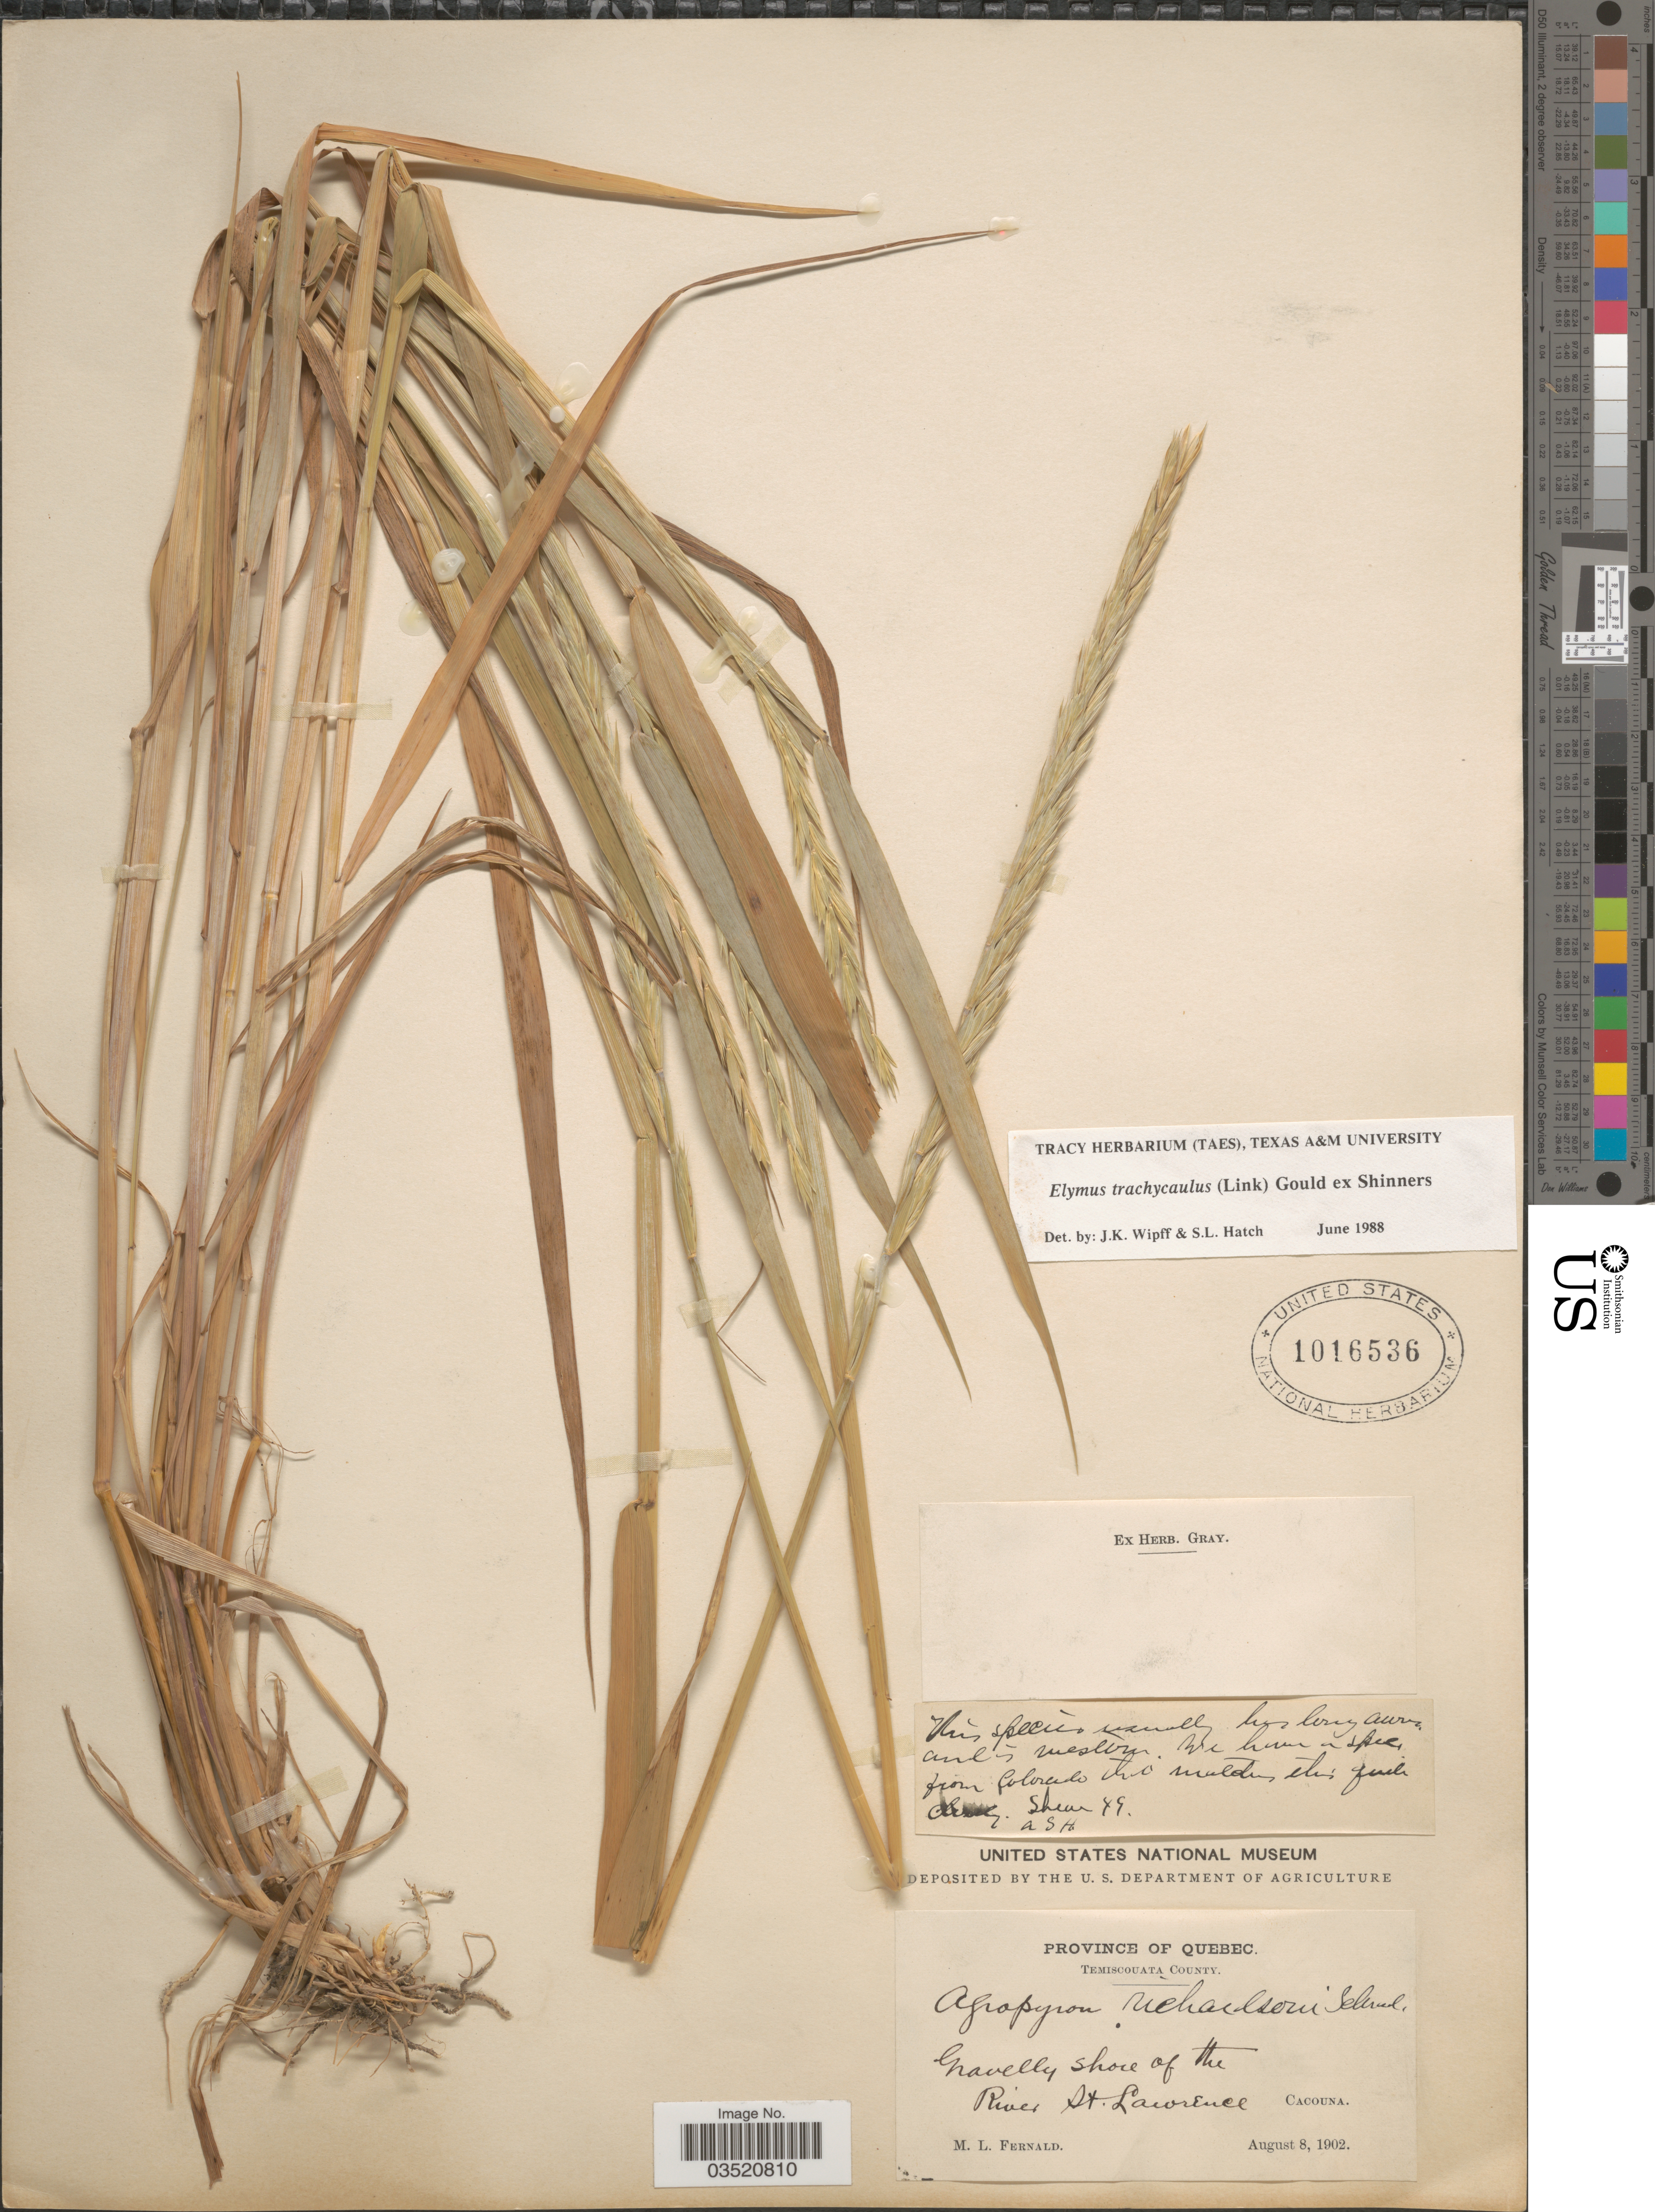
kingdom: Plantae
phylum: Tracheophyta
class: Liliopsida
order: Poales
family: Poaceae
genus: Elymus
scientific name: Elymus trachycaulus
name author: (Link) Gould ex Shinners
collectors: M. L. Fernald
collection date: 1902-08-08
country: Canada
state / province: Quebec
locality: Temiscouata County. Gravelly shore of the River St. Lawrence. Cacouna.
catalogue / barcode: US 1016536